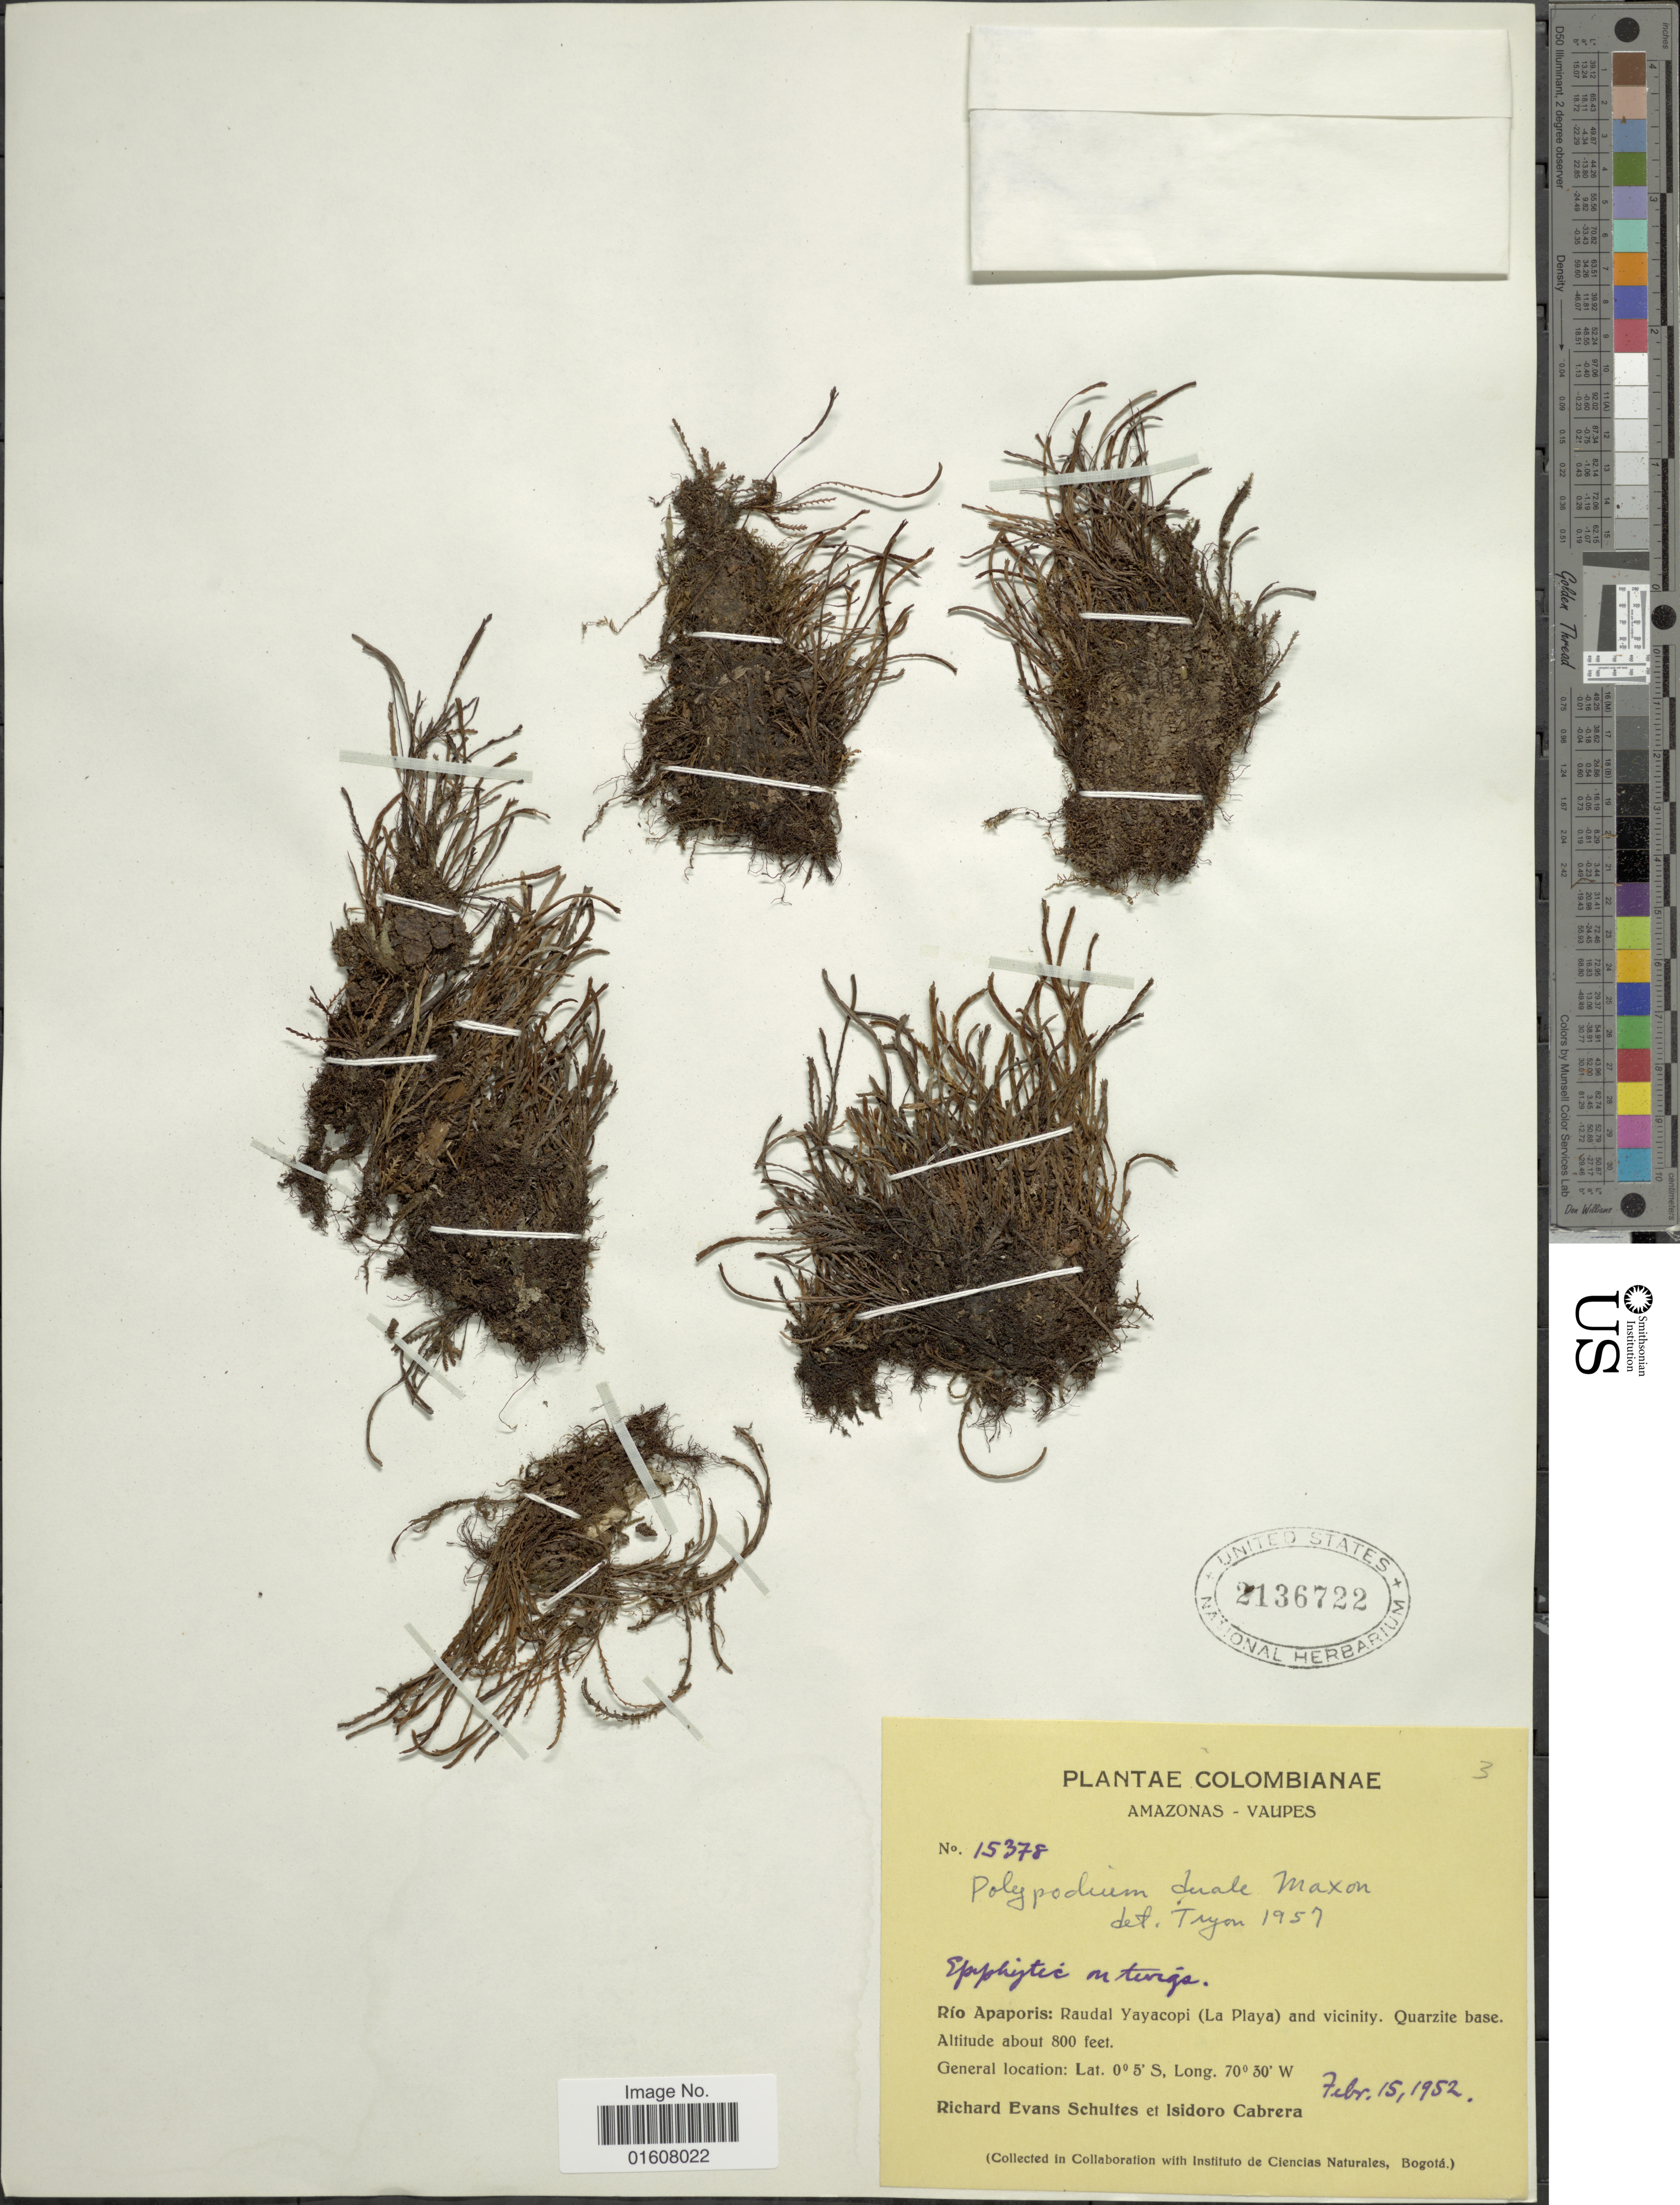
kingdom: Plantae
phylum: Tracheophyta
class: Polypodiopsida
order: Polypodiales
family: Polypodiaceae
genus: Cochlidium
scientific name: Cochlidium serrulatum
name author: (Sw.) L.E. Bishop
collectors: R. E. Schultes & I. Cabrera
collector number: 15378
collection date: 1952-02-15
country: Colombia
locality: Amazonas - Vaupes. Rio Apaporis: Raudal Yayacopi (La Playa) and vicinity. Quarzite base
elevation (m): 244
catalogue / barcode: US 2136722